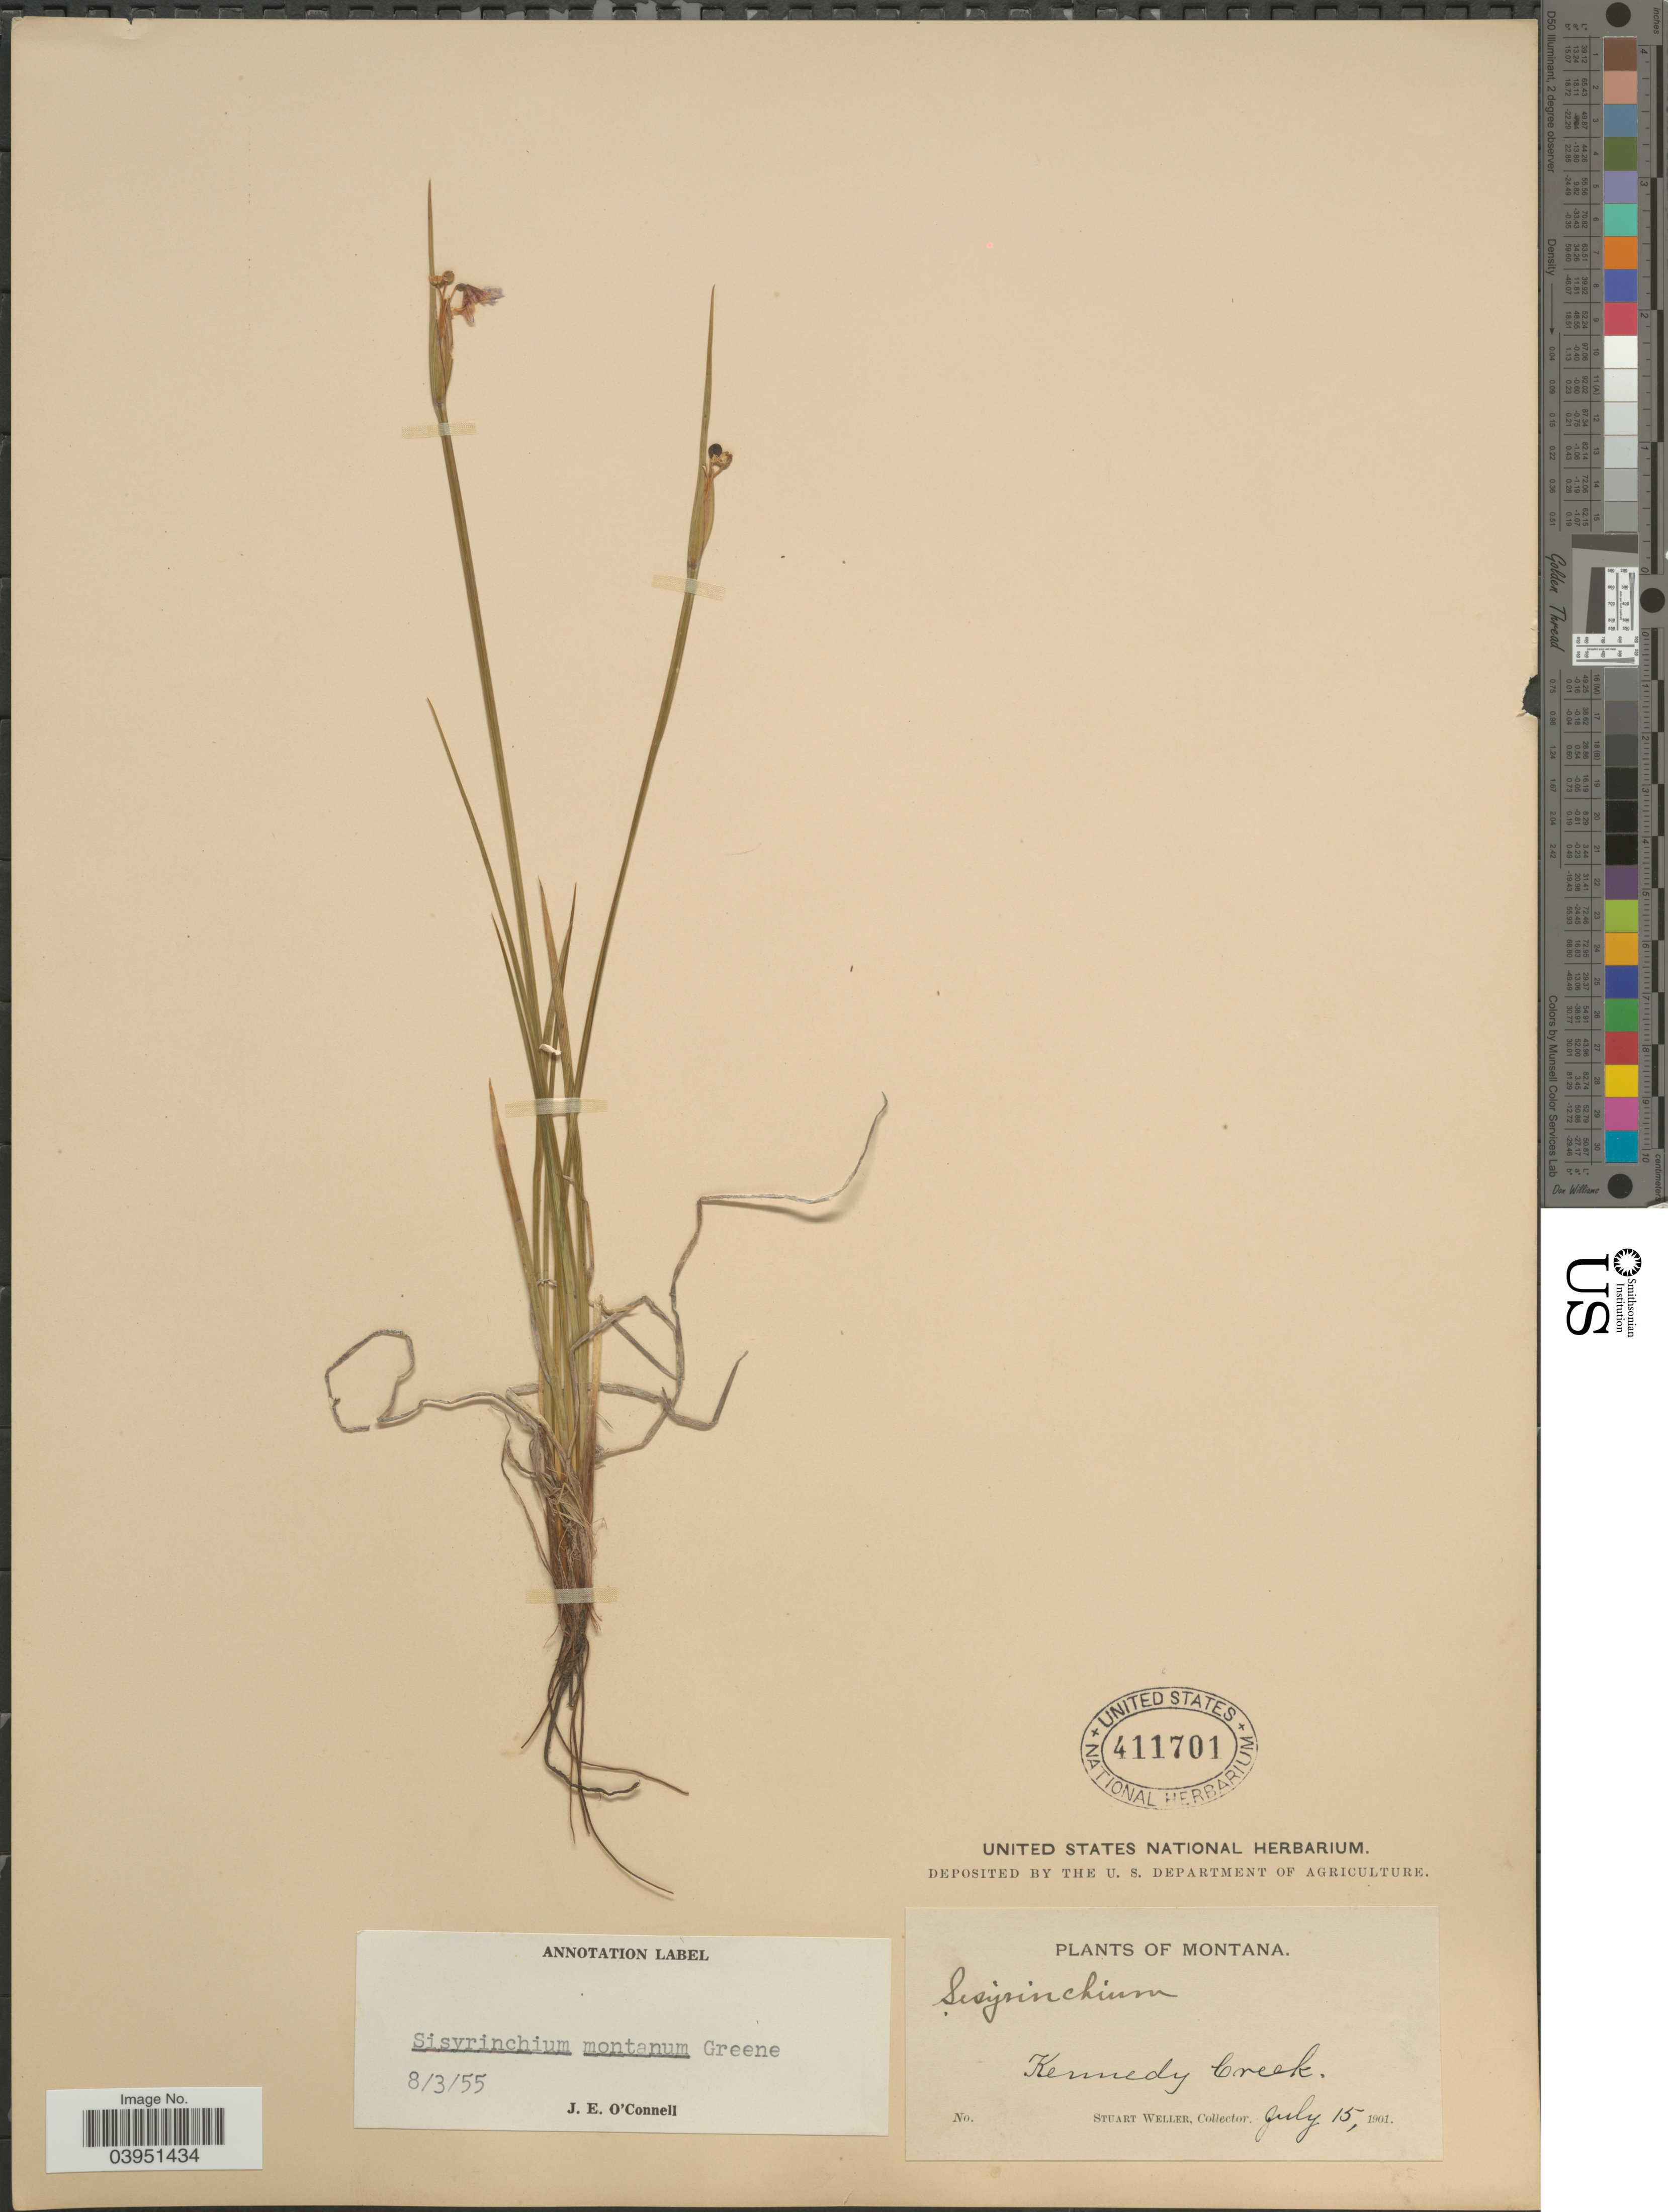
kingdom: Plantae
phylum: Tracheophyta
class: Liliopsida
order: Asparagales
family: Iridaceae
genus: Sisyrinchium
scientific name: Sisyrinchium montanum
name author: Greene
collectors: S. Weller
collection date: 1901-07-15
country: United States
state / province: Montana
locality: Kennedy Creek.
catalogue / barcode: US 411701